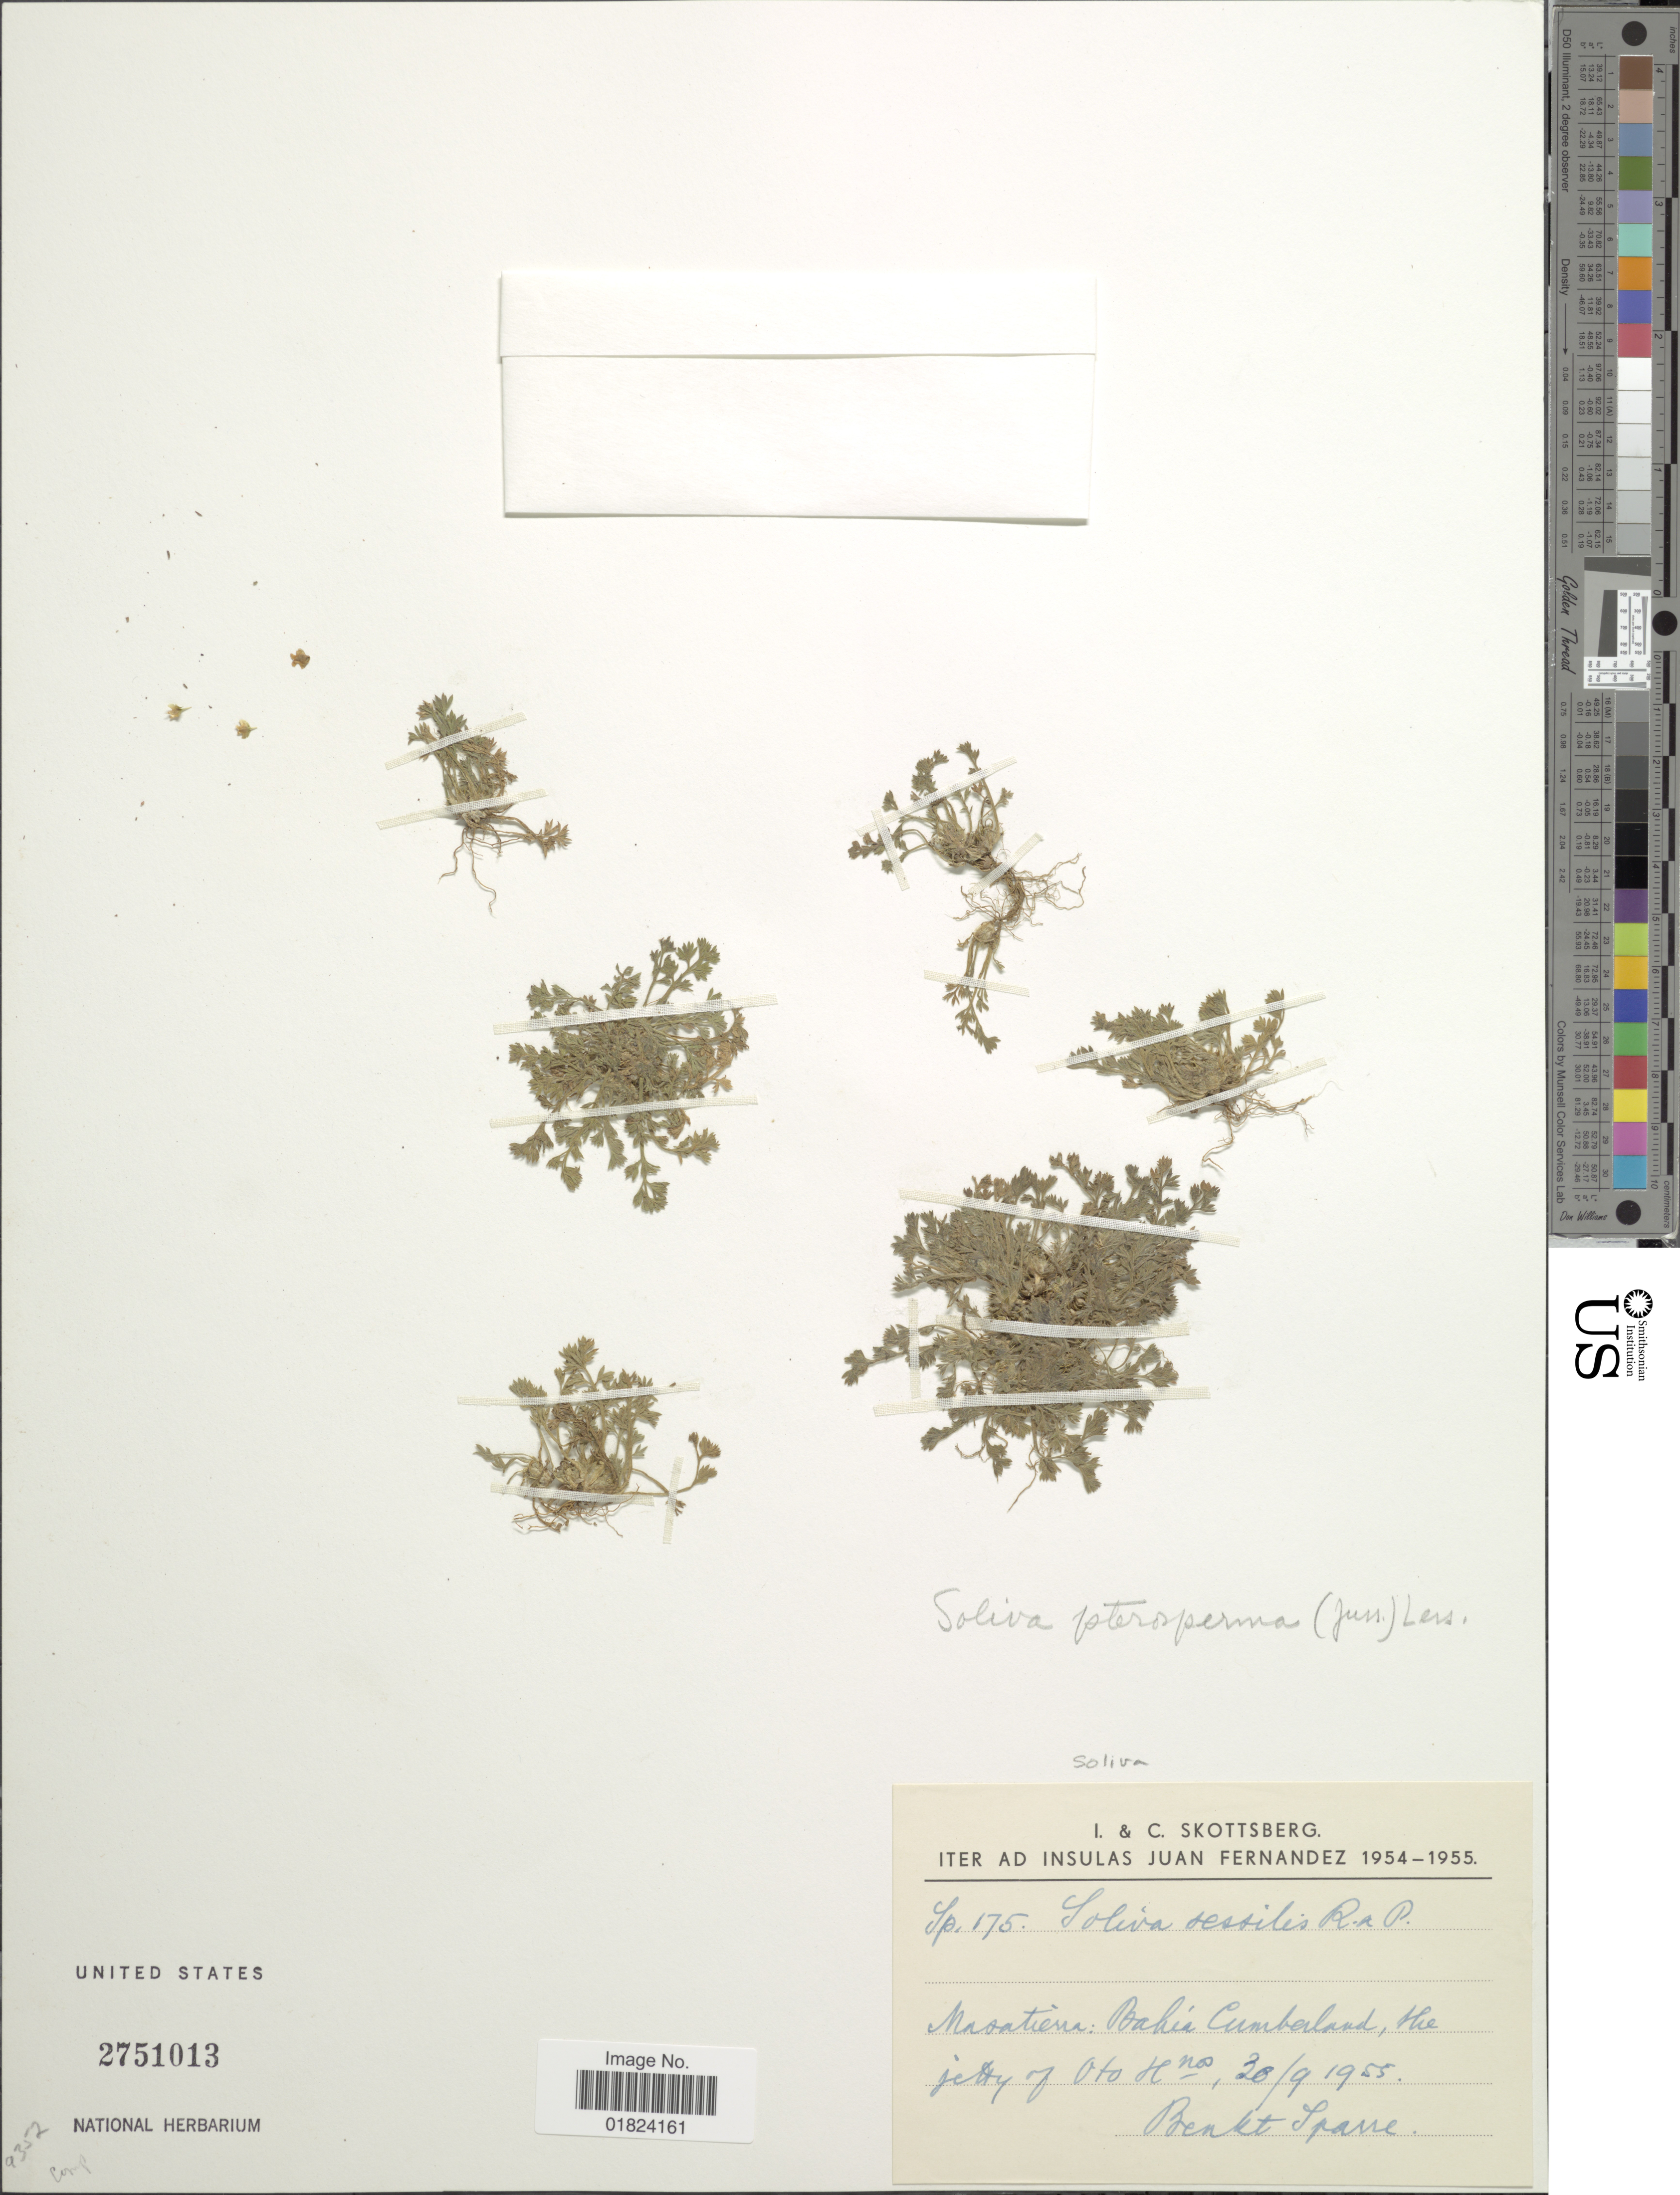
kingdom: Plantae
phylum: Tracheophyta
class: Magnoliopsida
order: Asterales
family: Asteraceae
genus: Soliva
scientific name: Soliva pterosperma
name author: (Juss.) Less.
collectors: B. Sparre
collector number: Sp. 175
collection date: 1955-09-30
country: Chile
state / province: Valparaíso (V)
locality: Iter ad Insulas Juan Fernandez, Masatierra: Bahia Cumbaland, the jetty of Oto Hnos.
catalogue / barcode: US 2751013